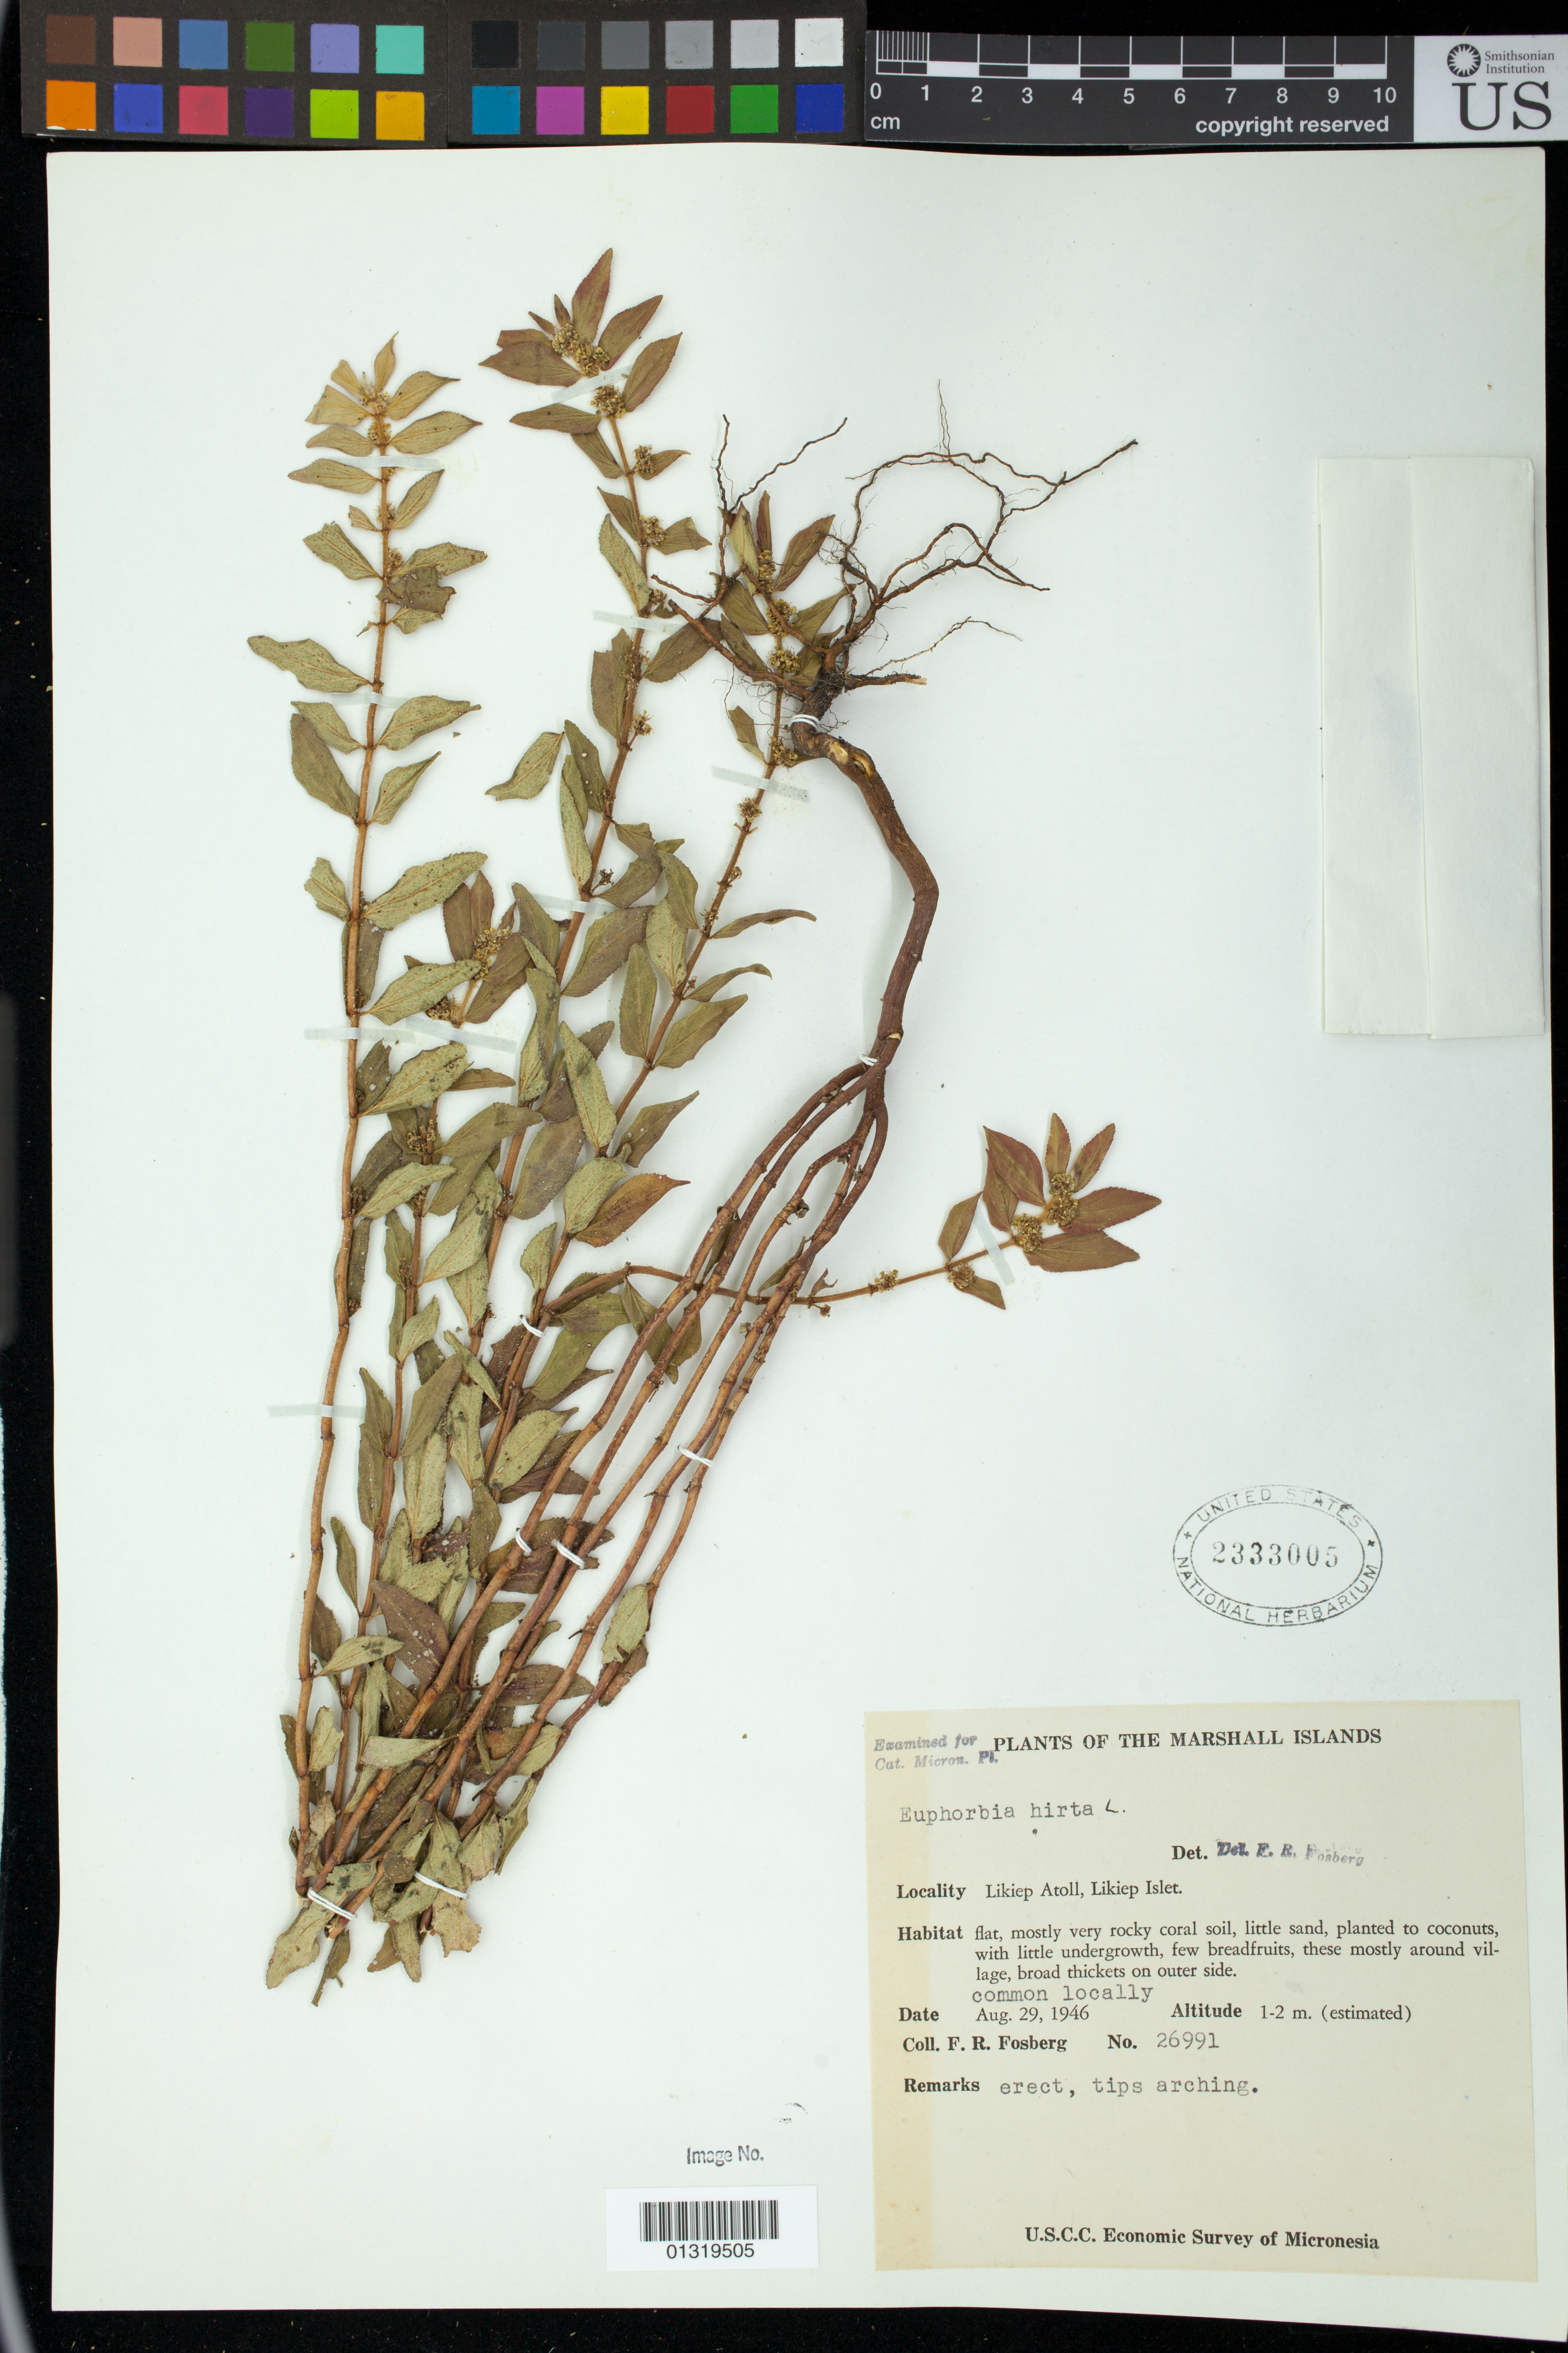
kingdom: Plantae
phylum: Tracheophyta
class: Magnoliopsida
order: Malpighiales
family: Euphorbiaceae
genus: Euphorbia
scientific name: Euphorbia hirta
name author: L.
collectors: F. R. Fosberg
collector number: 26991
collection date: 1946-08-29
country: Marshall Islands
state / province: Likiep Atoll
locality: Likiep Islet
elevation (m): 1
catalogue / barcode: US 2333005